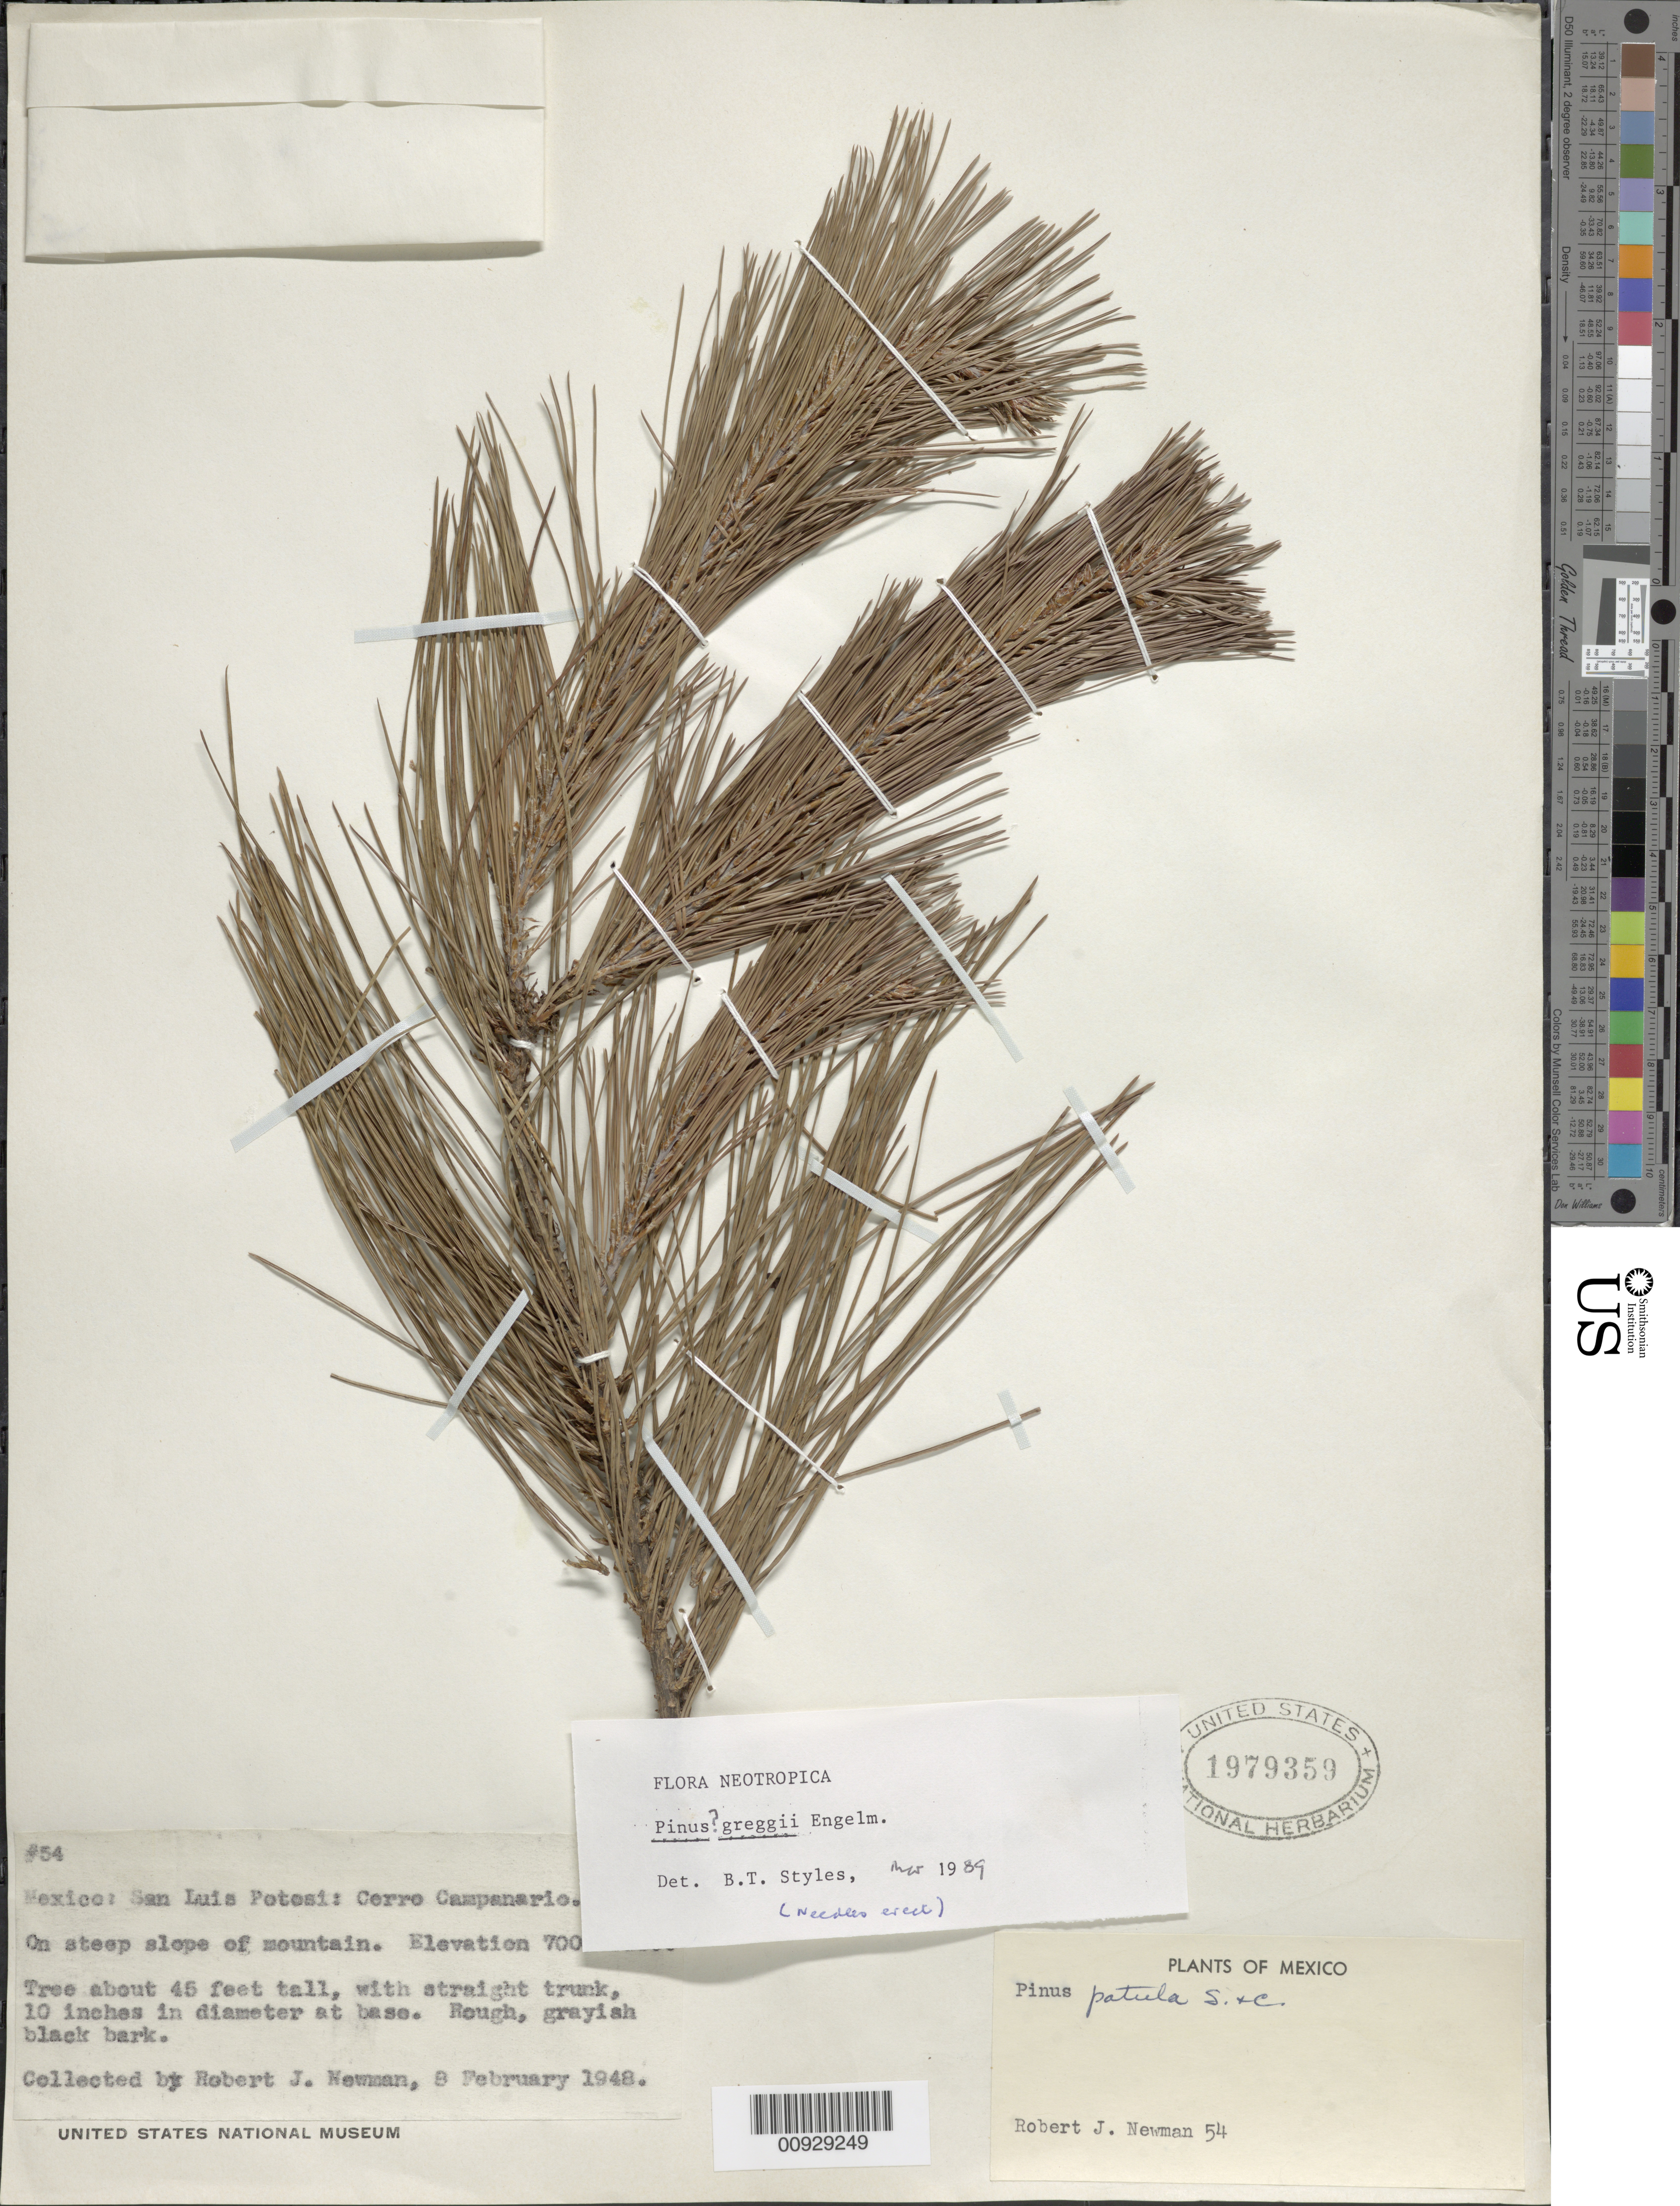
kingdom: Plantae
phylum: Tracheophyta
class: Pinopsida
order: Pinales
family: Pinaceae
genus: Pinus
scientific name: Pinus greggii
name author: Engelm. ex Parl.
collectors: R. J. Newman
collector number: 54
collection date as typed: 08 Feb 1948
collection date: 1948-02-08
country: Mexico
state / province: San Luis Potosí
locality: Cerro Campanario.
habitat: On steep slope mountain.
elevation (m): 2134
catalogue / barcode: US 1979359